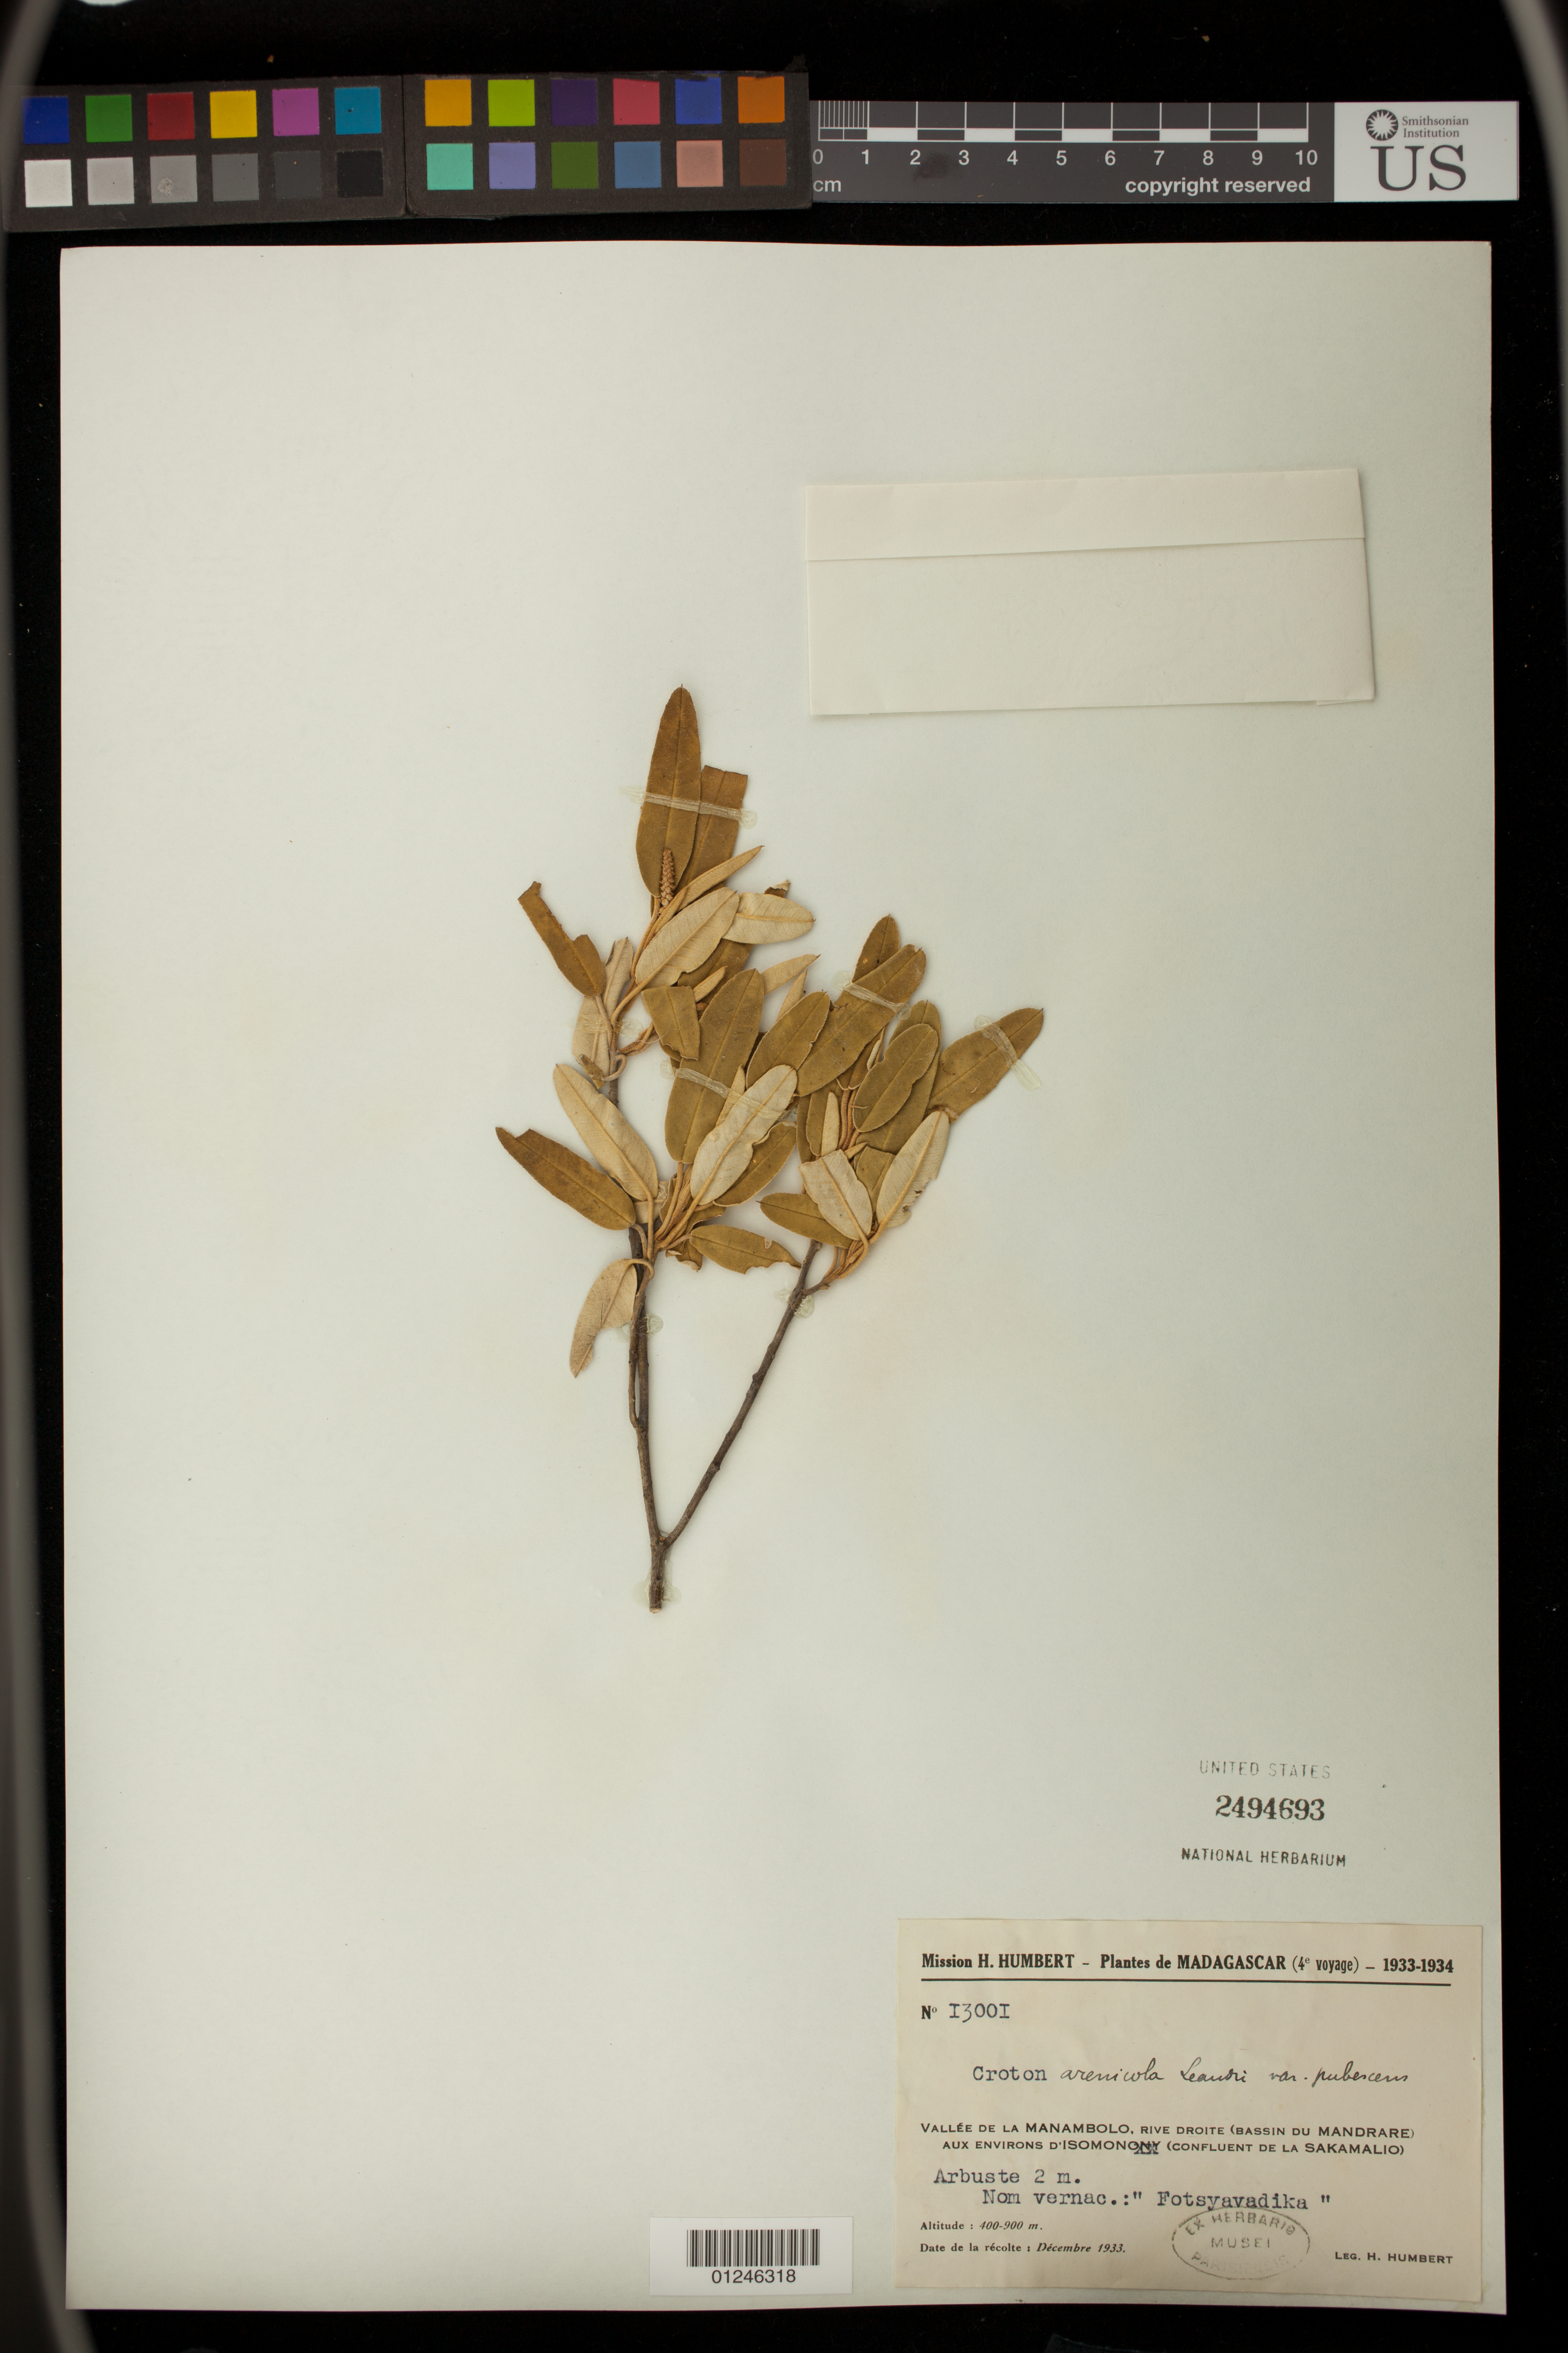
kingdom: Plantae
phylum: Tracheophyta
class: Magnoliopsida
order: Malpighiales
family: Euphorbiaceae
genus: Croton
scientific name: Croton arenicola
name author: Rose & Standl.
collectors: H. Humbert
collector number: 13001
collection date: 1933-12-01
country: Madagascar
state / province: Bongolava / Melaky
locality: Vallée de la MANAMBOLO, rive droite (bassin du MANDRARE) aux environs d'ISOMONONY (confluent de la SAKAMALIO)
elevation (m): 400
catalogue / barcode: US 2494693